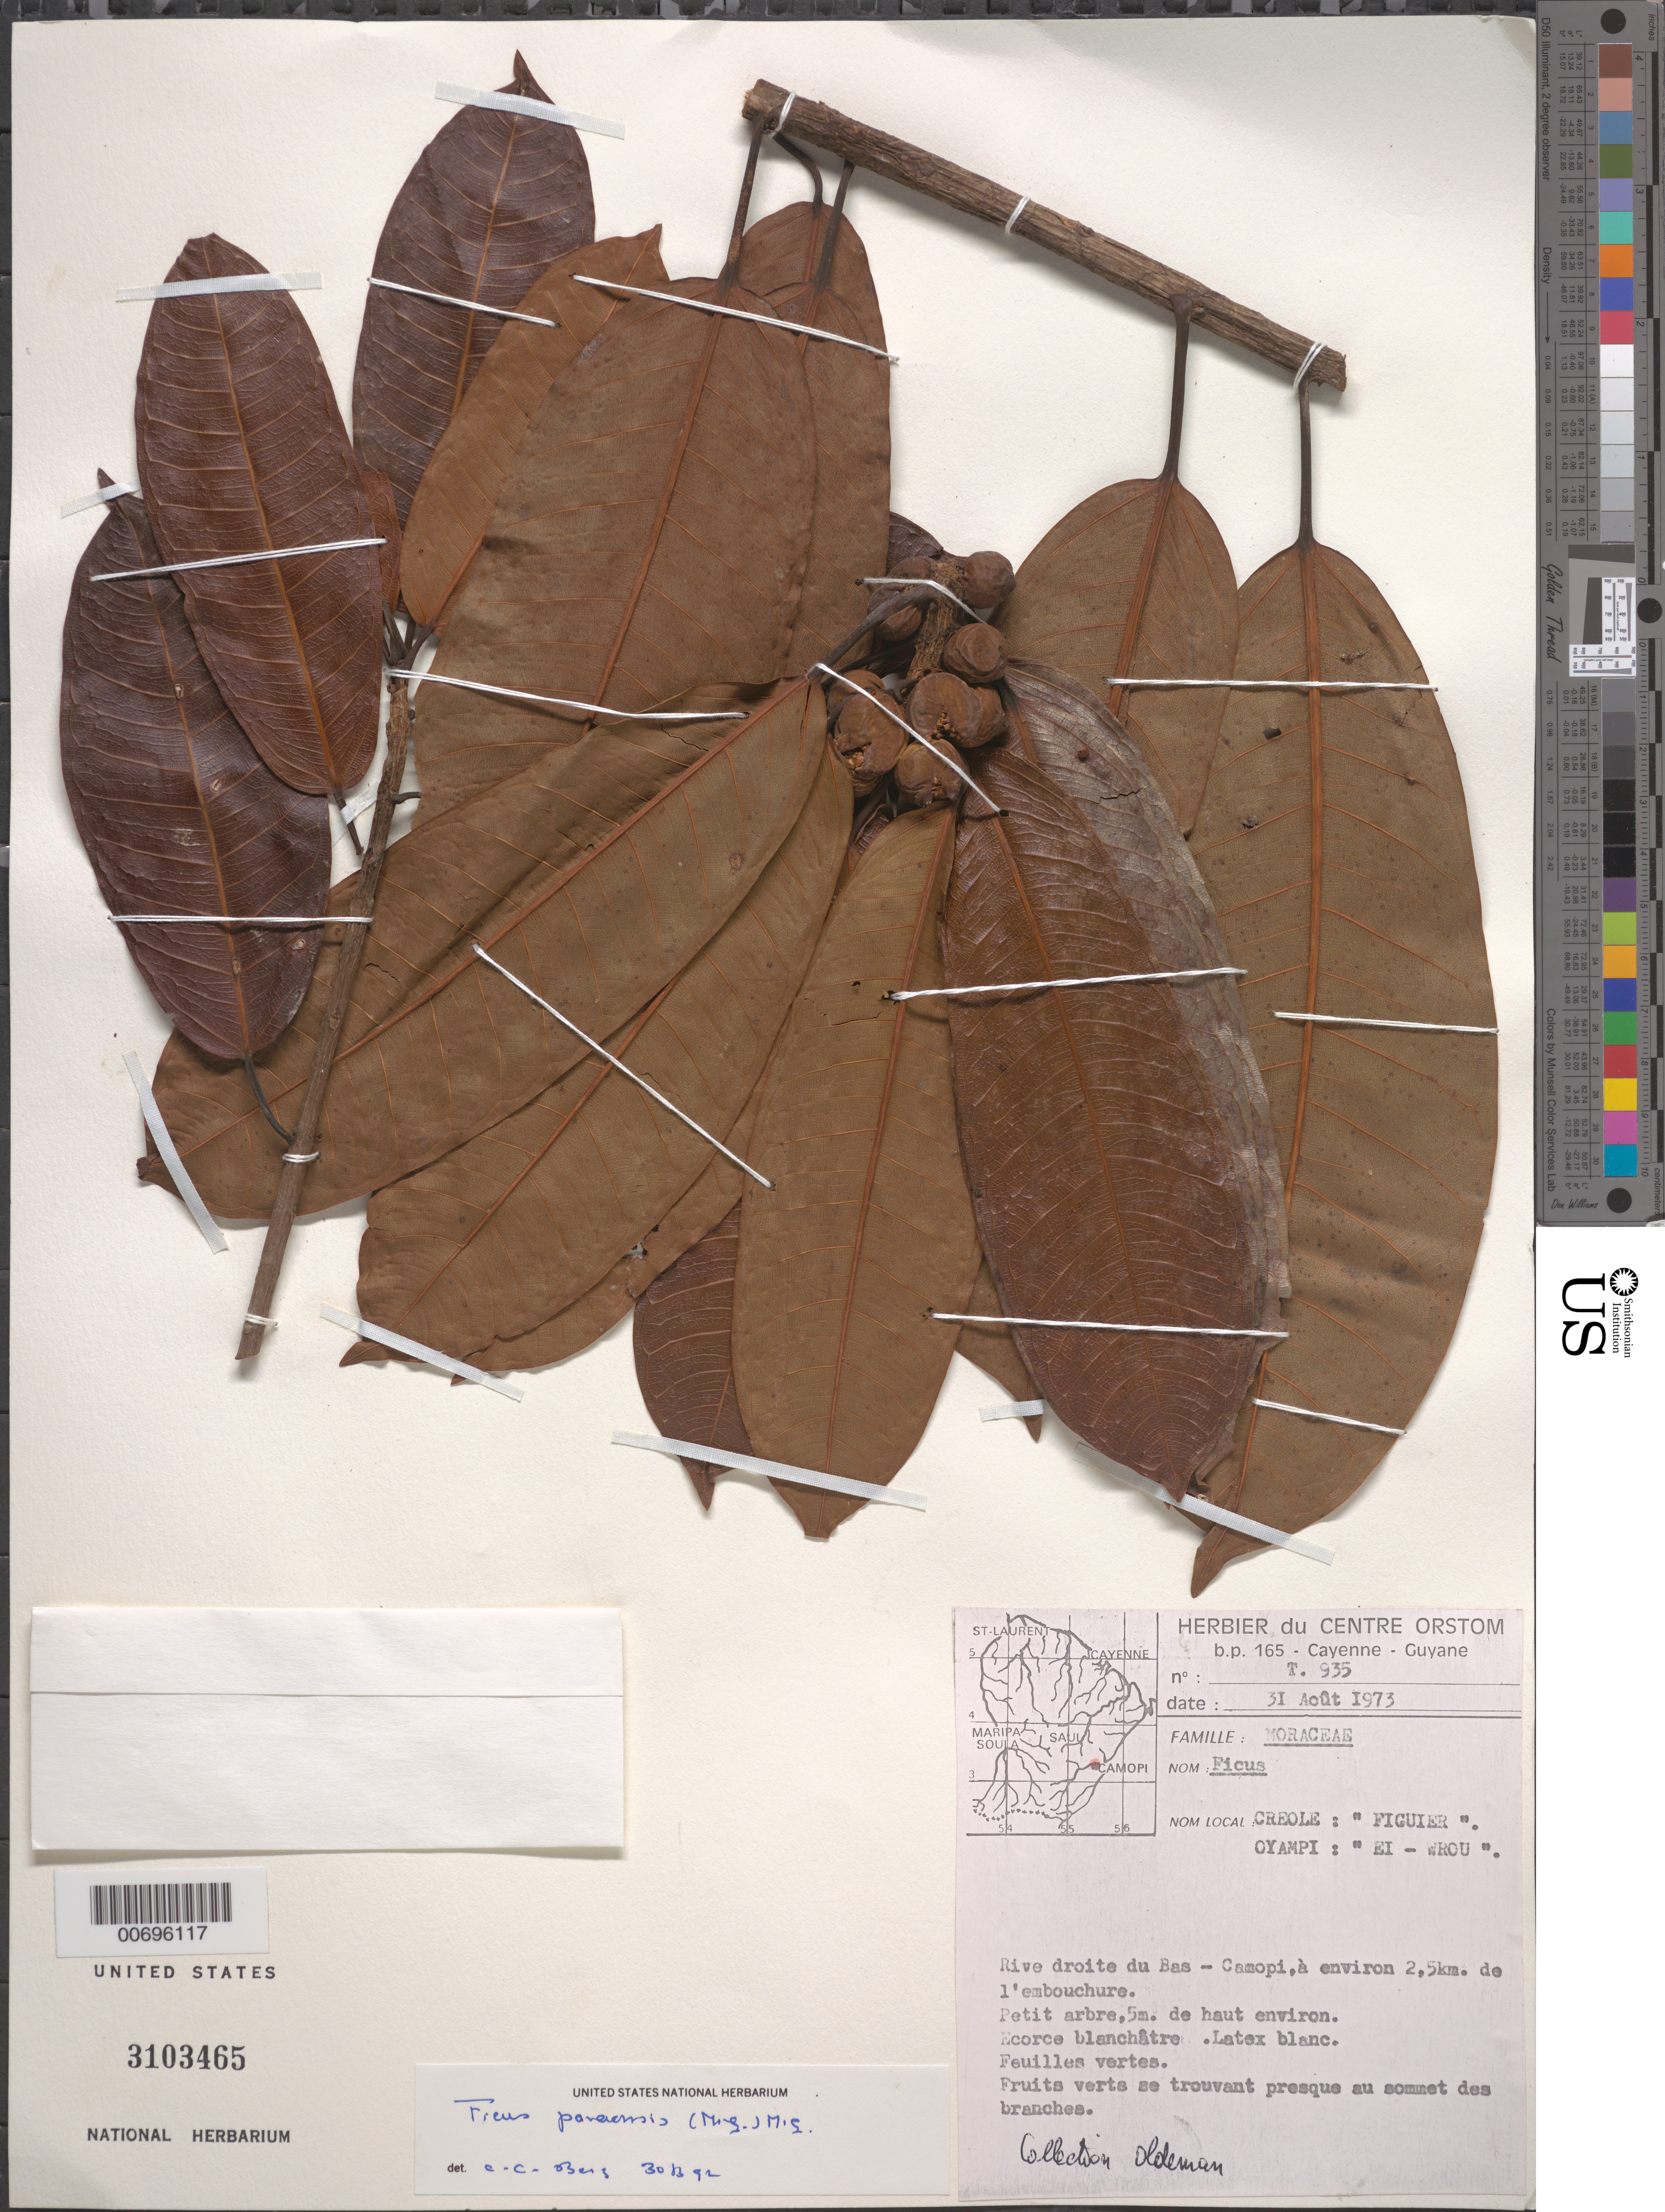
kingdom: Plantae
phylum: Tracheophyta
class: Magnoliopsida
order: Rosales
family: Moraceae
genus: Ficus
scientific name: Ficus paraensis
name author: (Miq.) Miq.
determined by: Berg, C. C.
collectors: R. Oldeman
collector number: T 935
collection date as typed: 31-Aug-73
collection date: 1973-08-31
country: French Guiana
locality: Bas-Camopi, rive droite, à environ 2.5 km de l'embouchure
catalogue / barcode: US 3103465